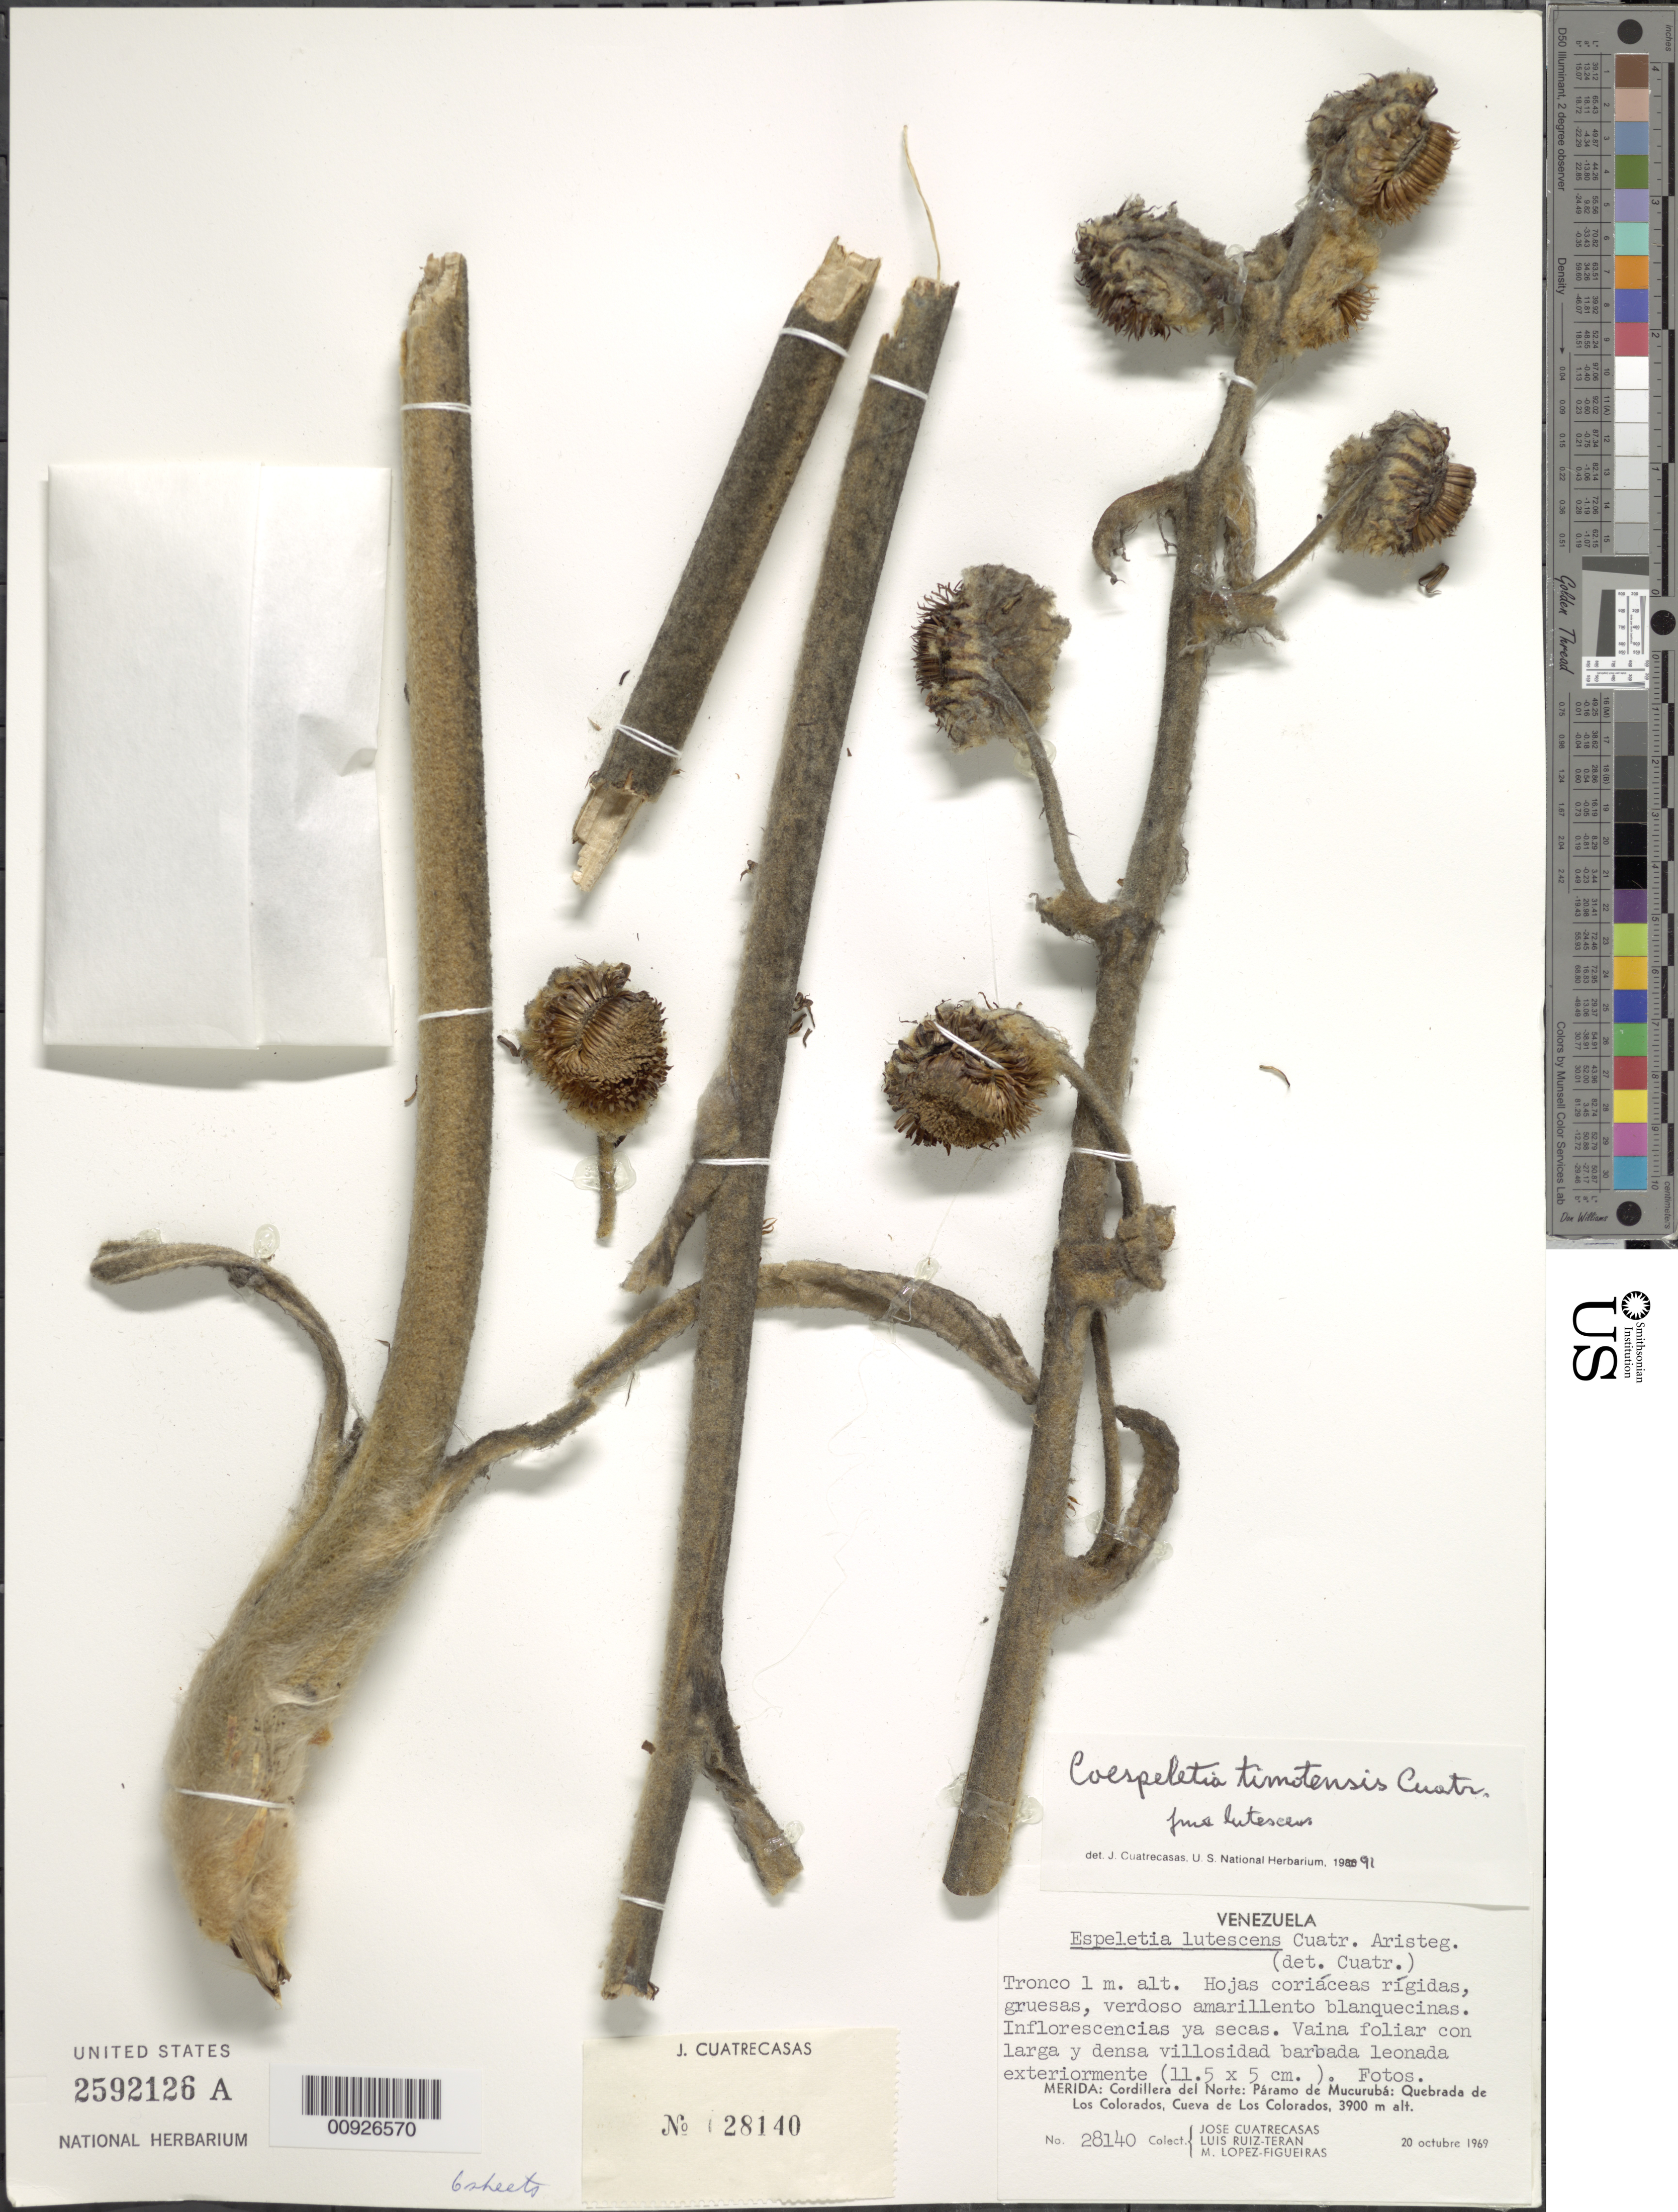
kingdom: Plantae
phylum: Tracheophyta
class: Magnoliopsida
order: Asterales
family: Asteraceae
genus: Coespeletia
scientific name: Coespeletia timotensis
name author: (Cuatrec.) Cuatrec.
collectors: J. Cuatrecasas, L. E. Ruíz-Terán & M. López Figueiras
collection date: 1969-10-20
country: Venezuela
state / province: Mérida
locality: Páramo de Mucurubá. Quebrada de Los Colorados, Cueva de los Colorados, Cordillera del Norte.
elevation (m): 3900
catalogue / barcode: US 2592126